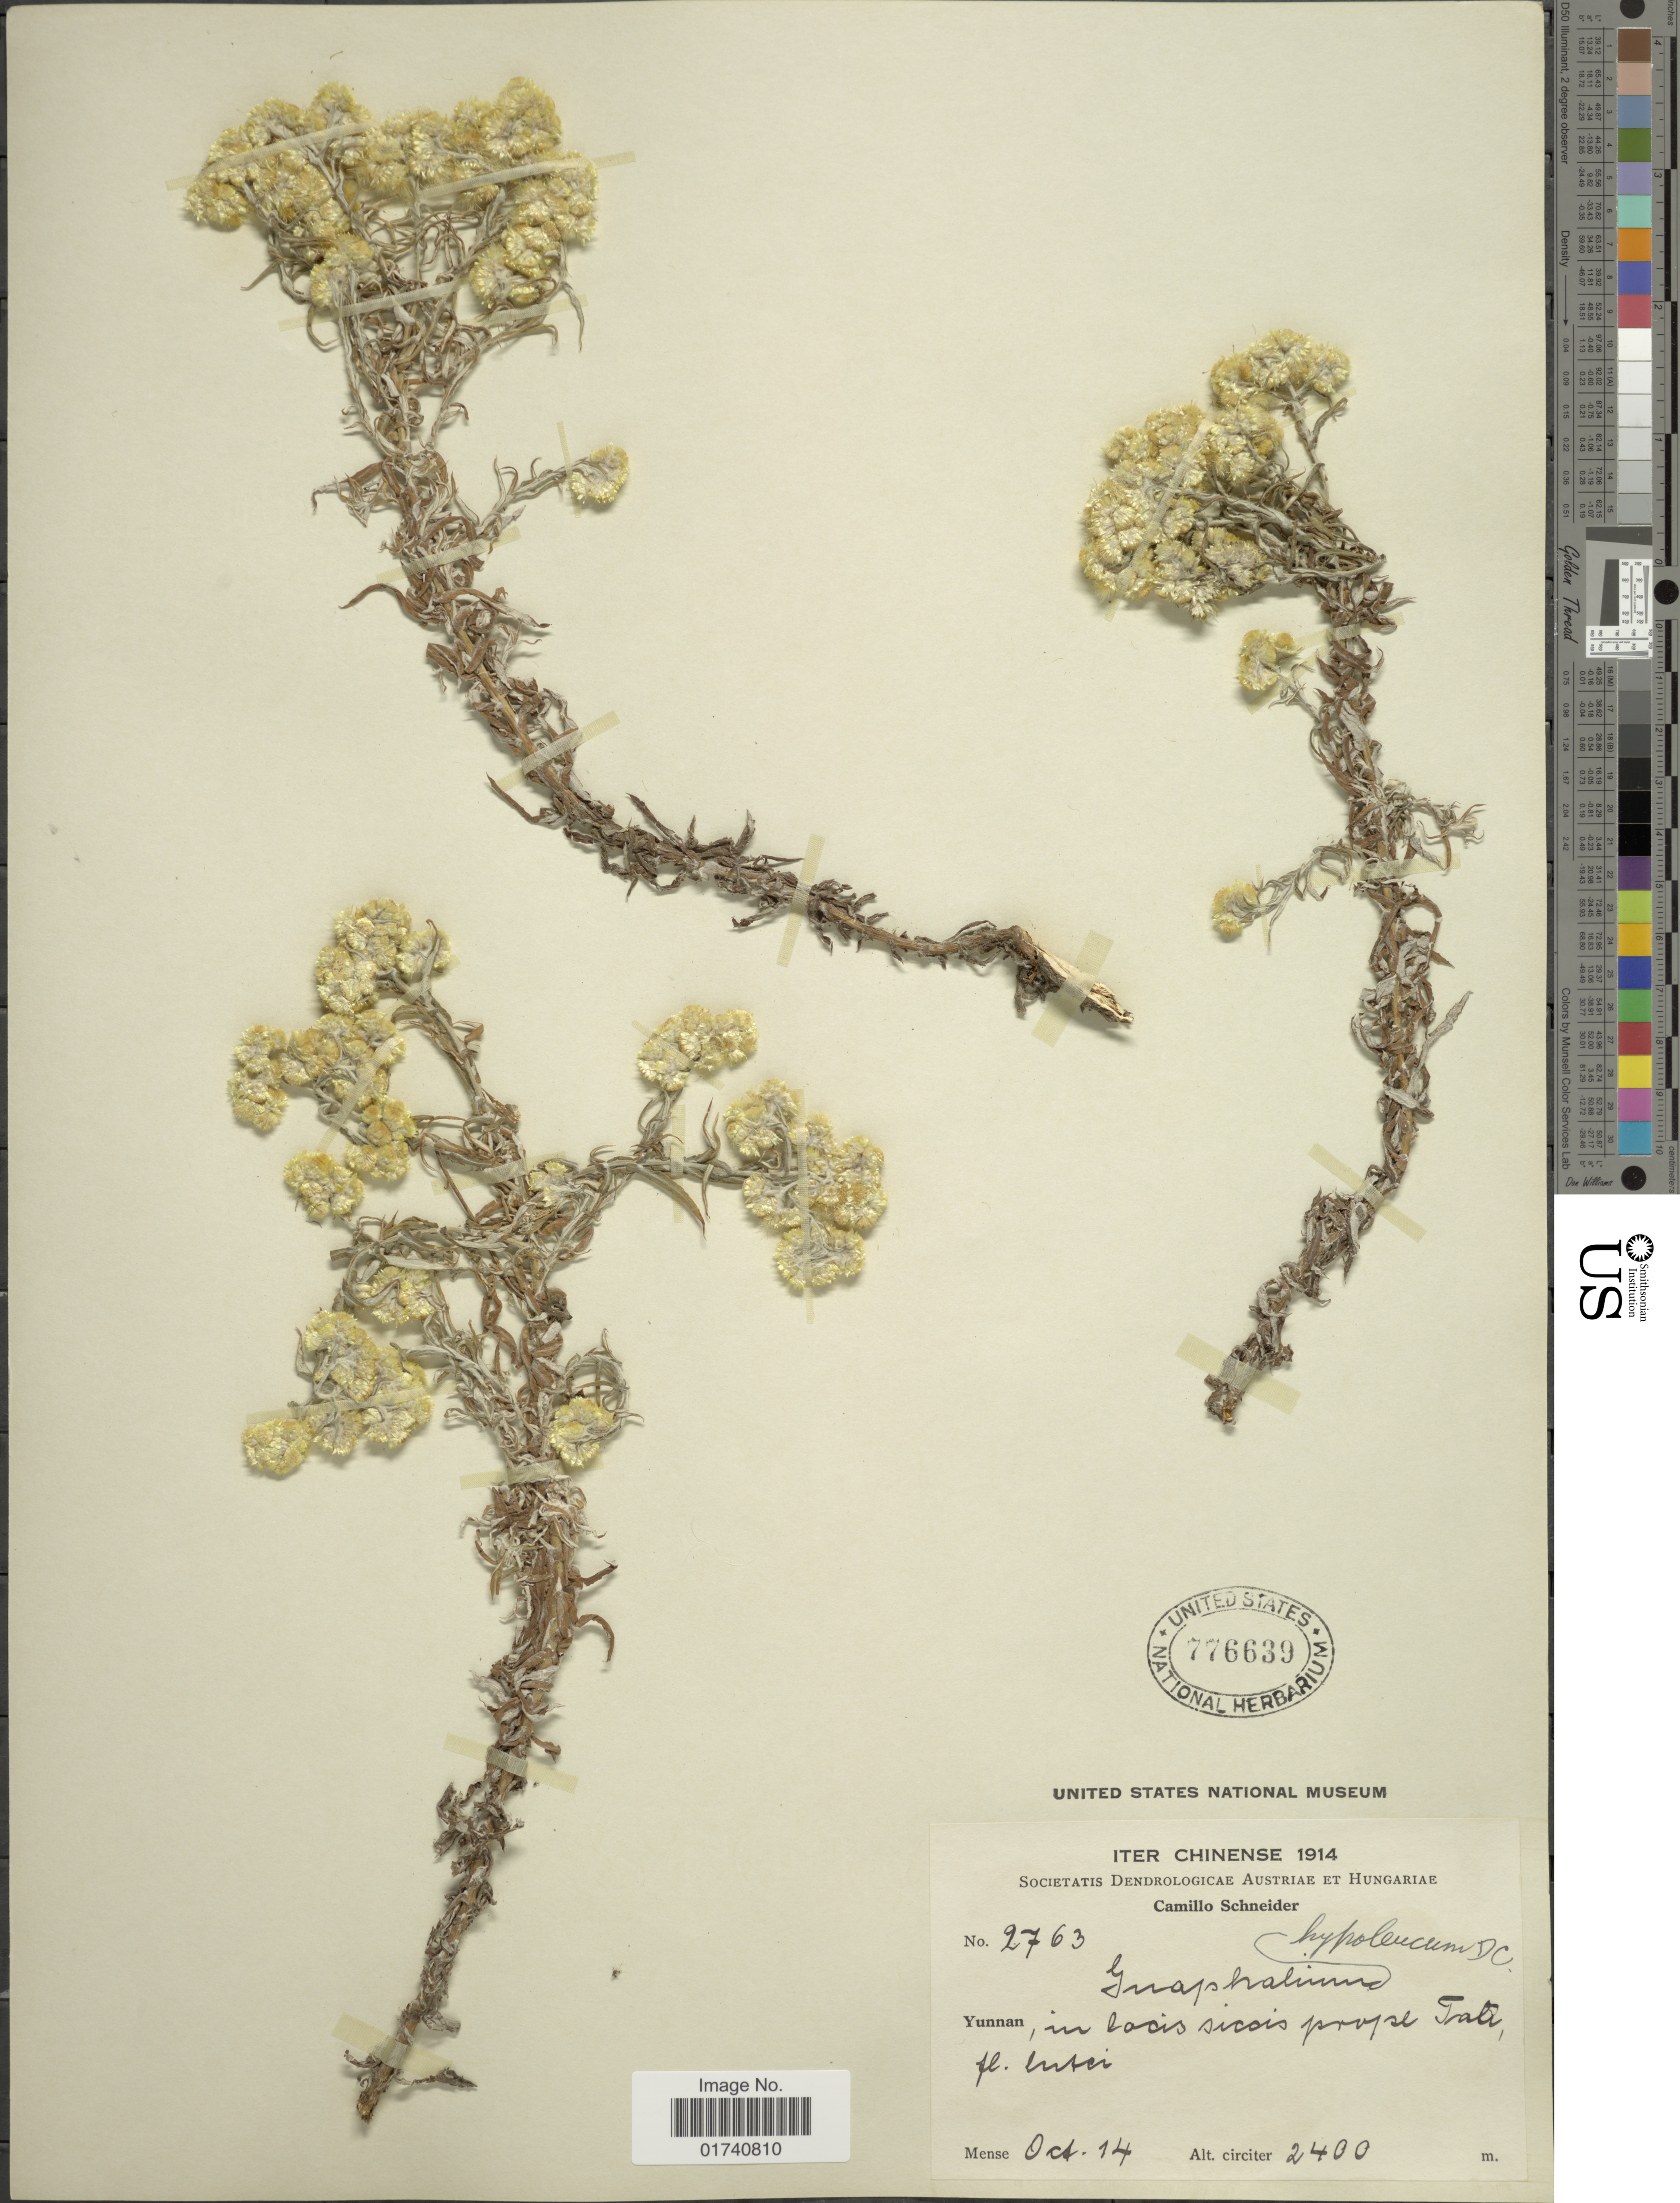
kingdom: Plantae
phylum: Tracheophyta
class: Magnoliopsida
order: Asterales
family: Asteraceae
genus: Pseudognaphalium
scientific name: Pseudognaphalium hypoleucum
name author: (DC.) Hilliard & B.L. Burtt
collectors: C. K. Schneider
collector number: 2763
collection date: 1914-10-14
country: China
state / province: Yunnan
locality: Iter Chinense. Yunnan, in locis sicois prope Tali, fl. Intei.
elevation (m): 2400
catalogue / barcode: US 776639